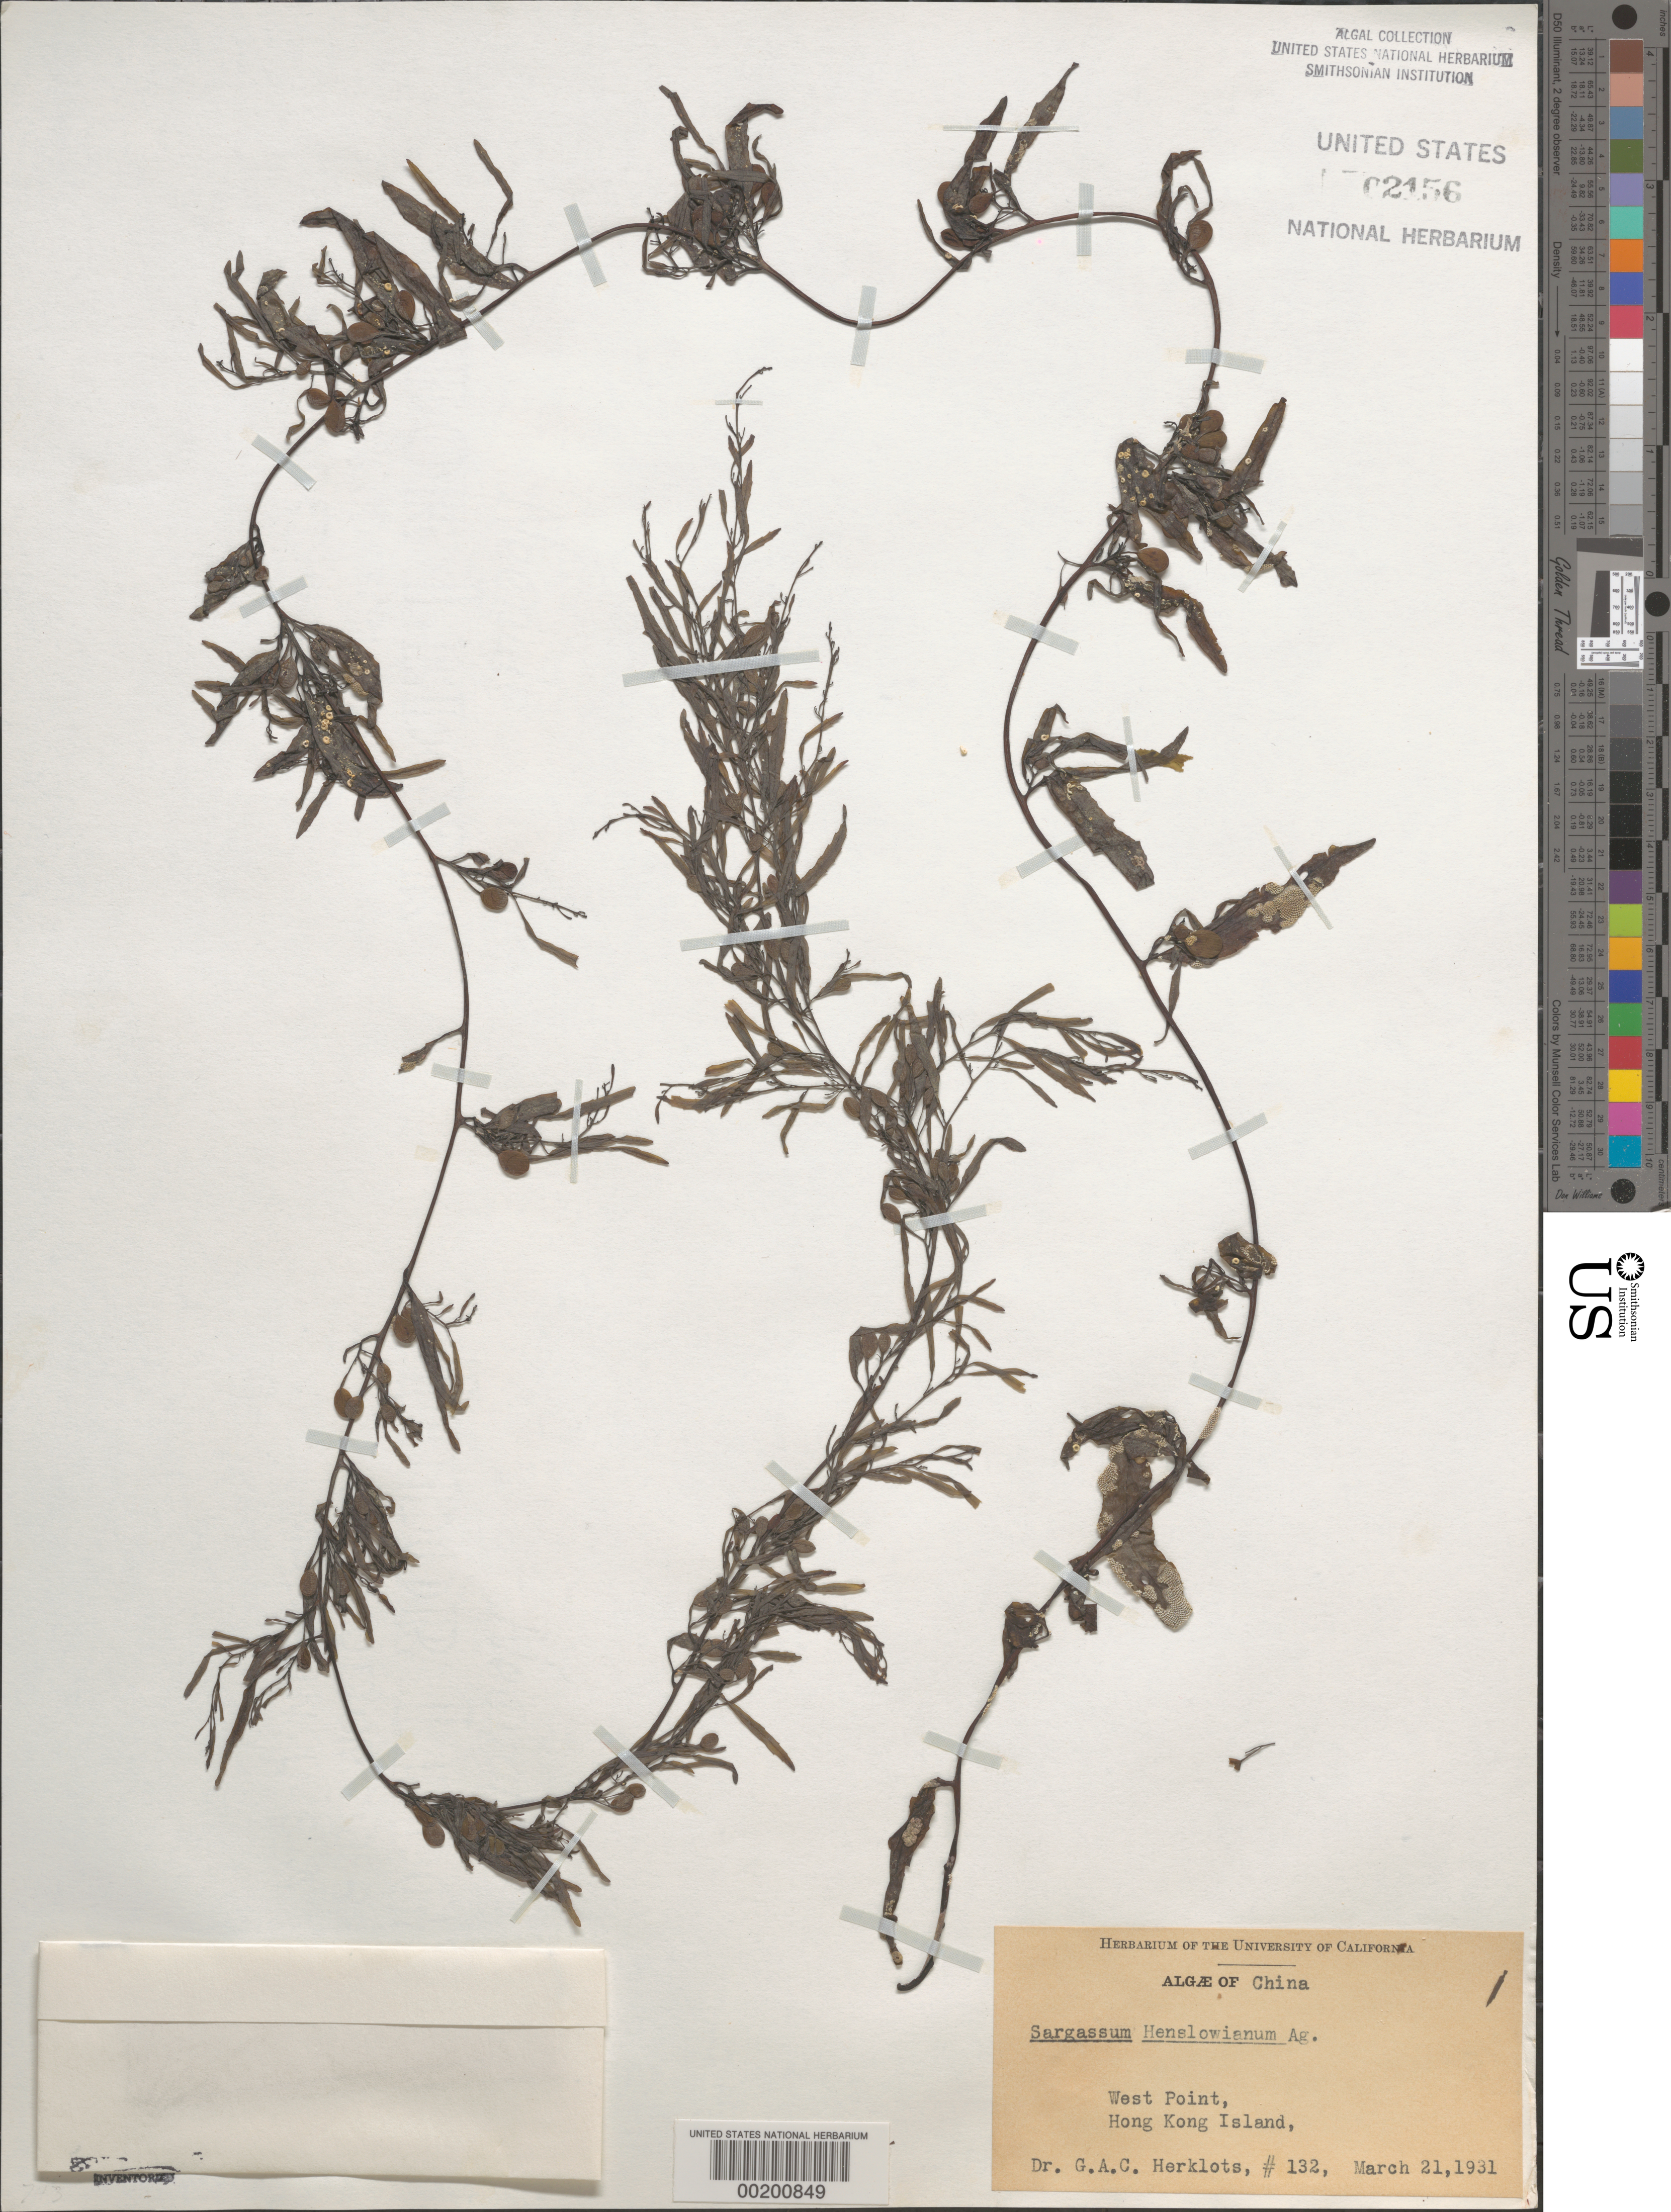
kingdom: Chromista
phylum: Ochrophyta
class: Phaeophyceae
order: Fucales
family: Sargassaceae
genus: Sargassum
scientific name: Sargassum henslowianum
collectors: G. Herklots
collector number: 132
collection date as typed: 21 Mar 1931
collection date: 1931-03-21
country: China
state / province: Hong Kong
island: Hong Kong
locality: West Point, Victoria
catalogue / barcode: US 2156